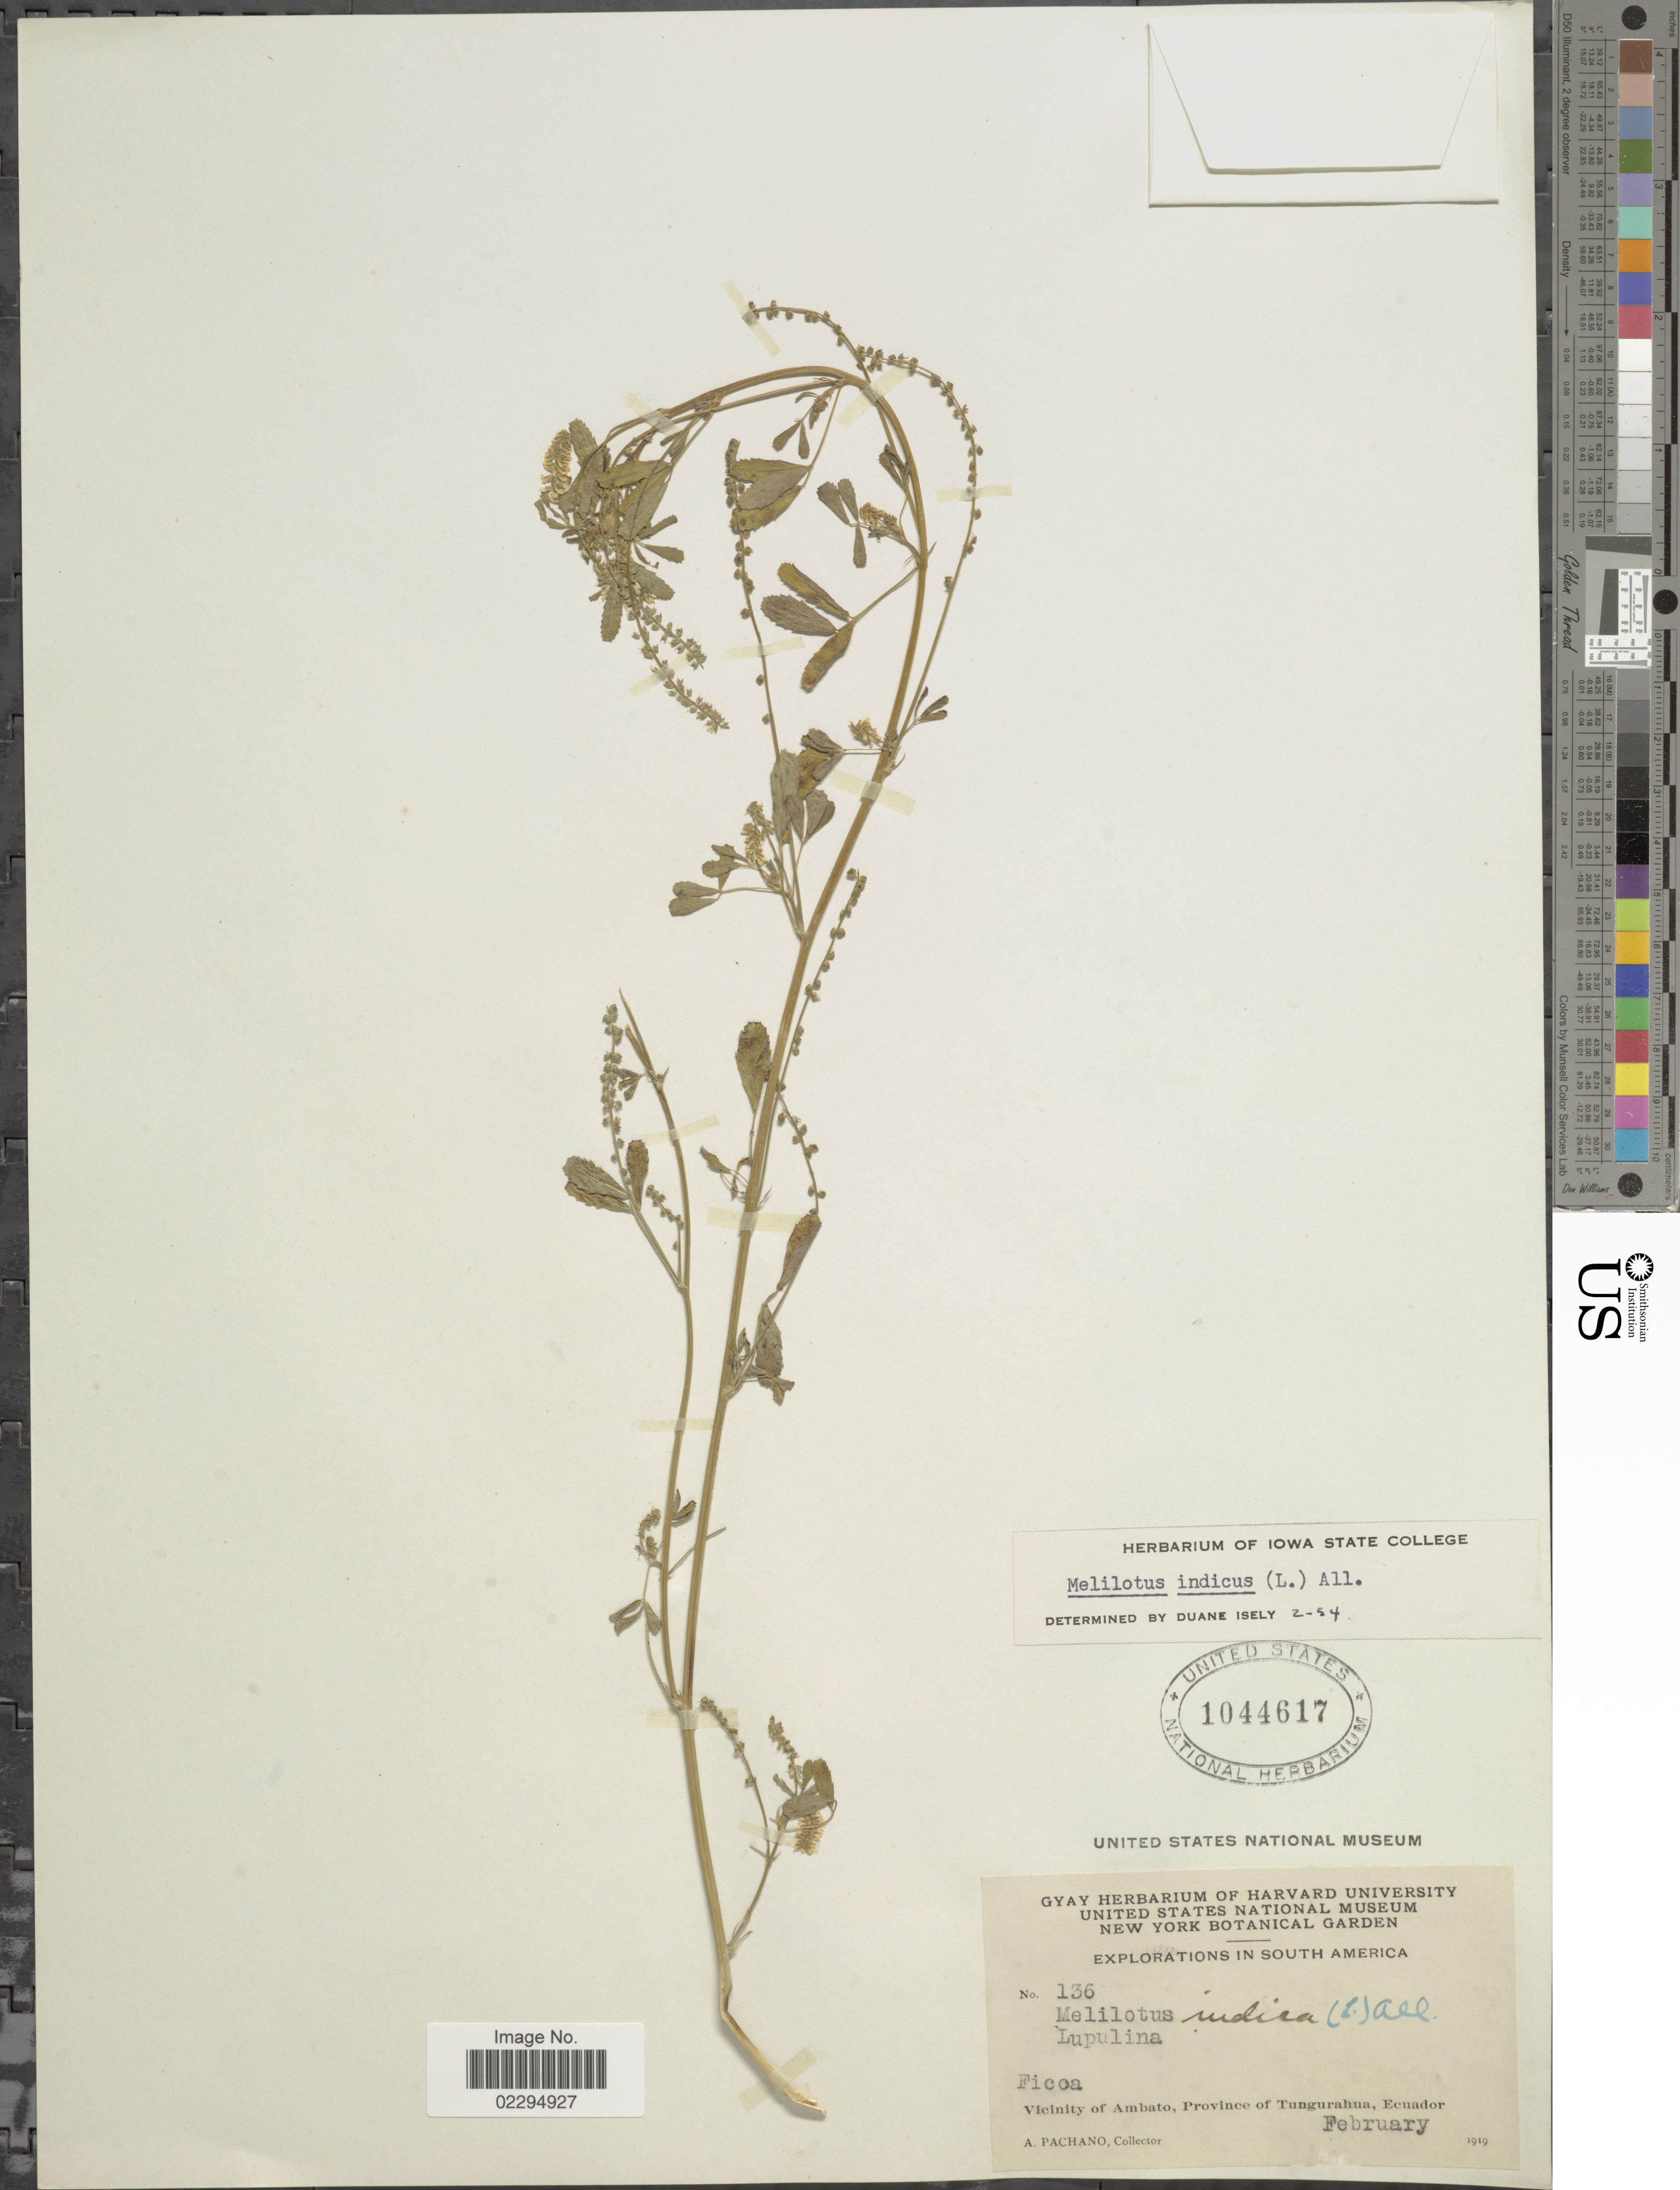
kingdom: Plantae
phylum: Tracheophyta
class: Magnoliopsida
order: Fabales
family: Fabaceae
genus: Melilotus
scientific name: Melilotus indicus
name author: (L.) All.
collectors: A. Pachano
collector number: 136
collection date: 1919-02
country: Ecuador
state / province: Tungurahua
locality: Ficoa, Vicinity of Ambato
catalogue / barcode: US 1044617